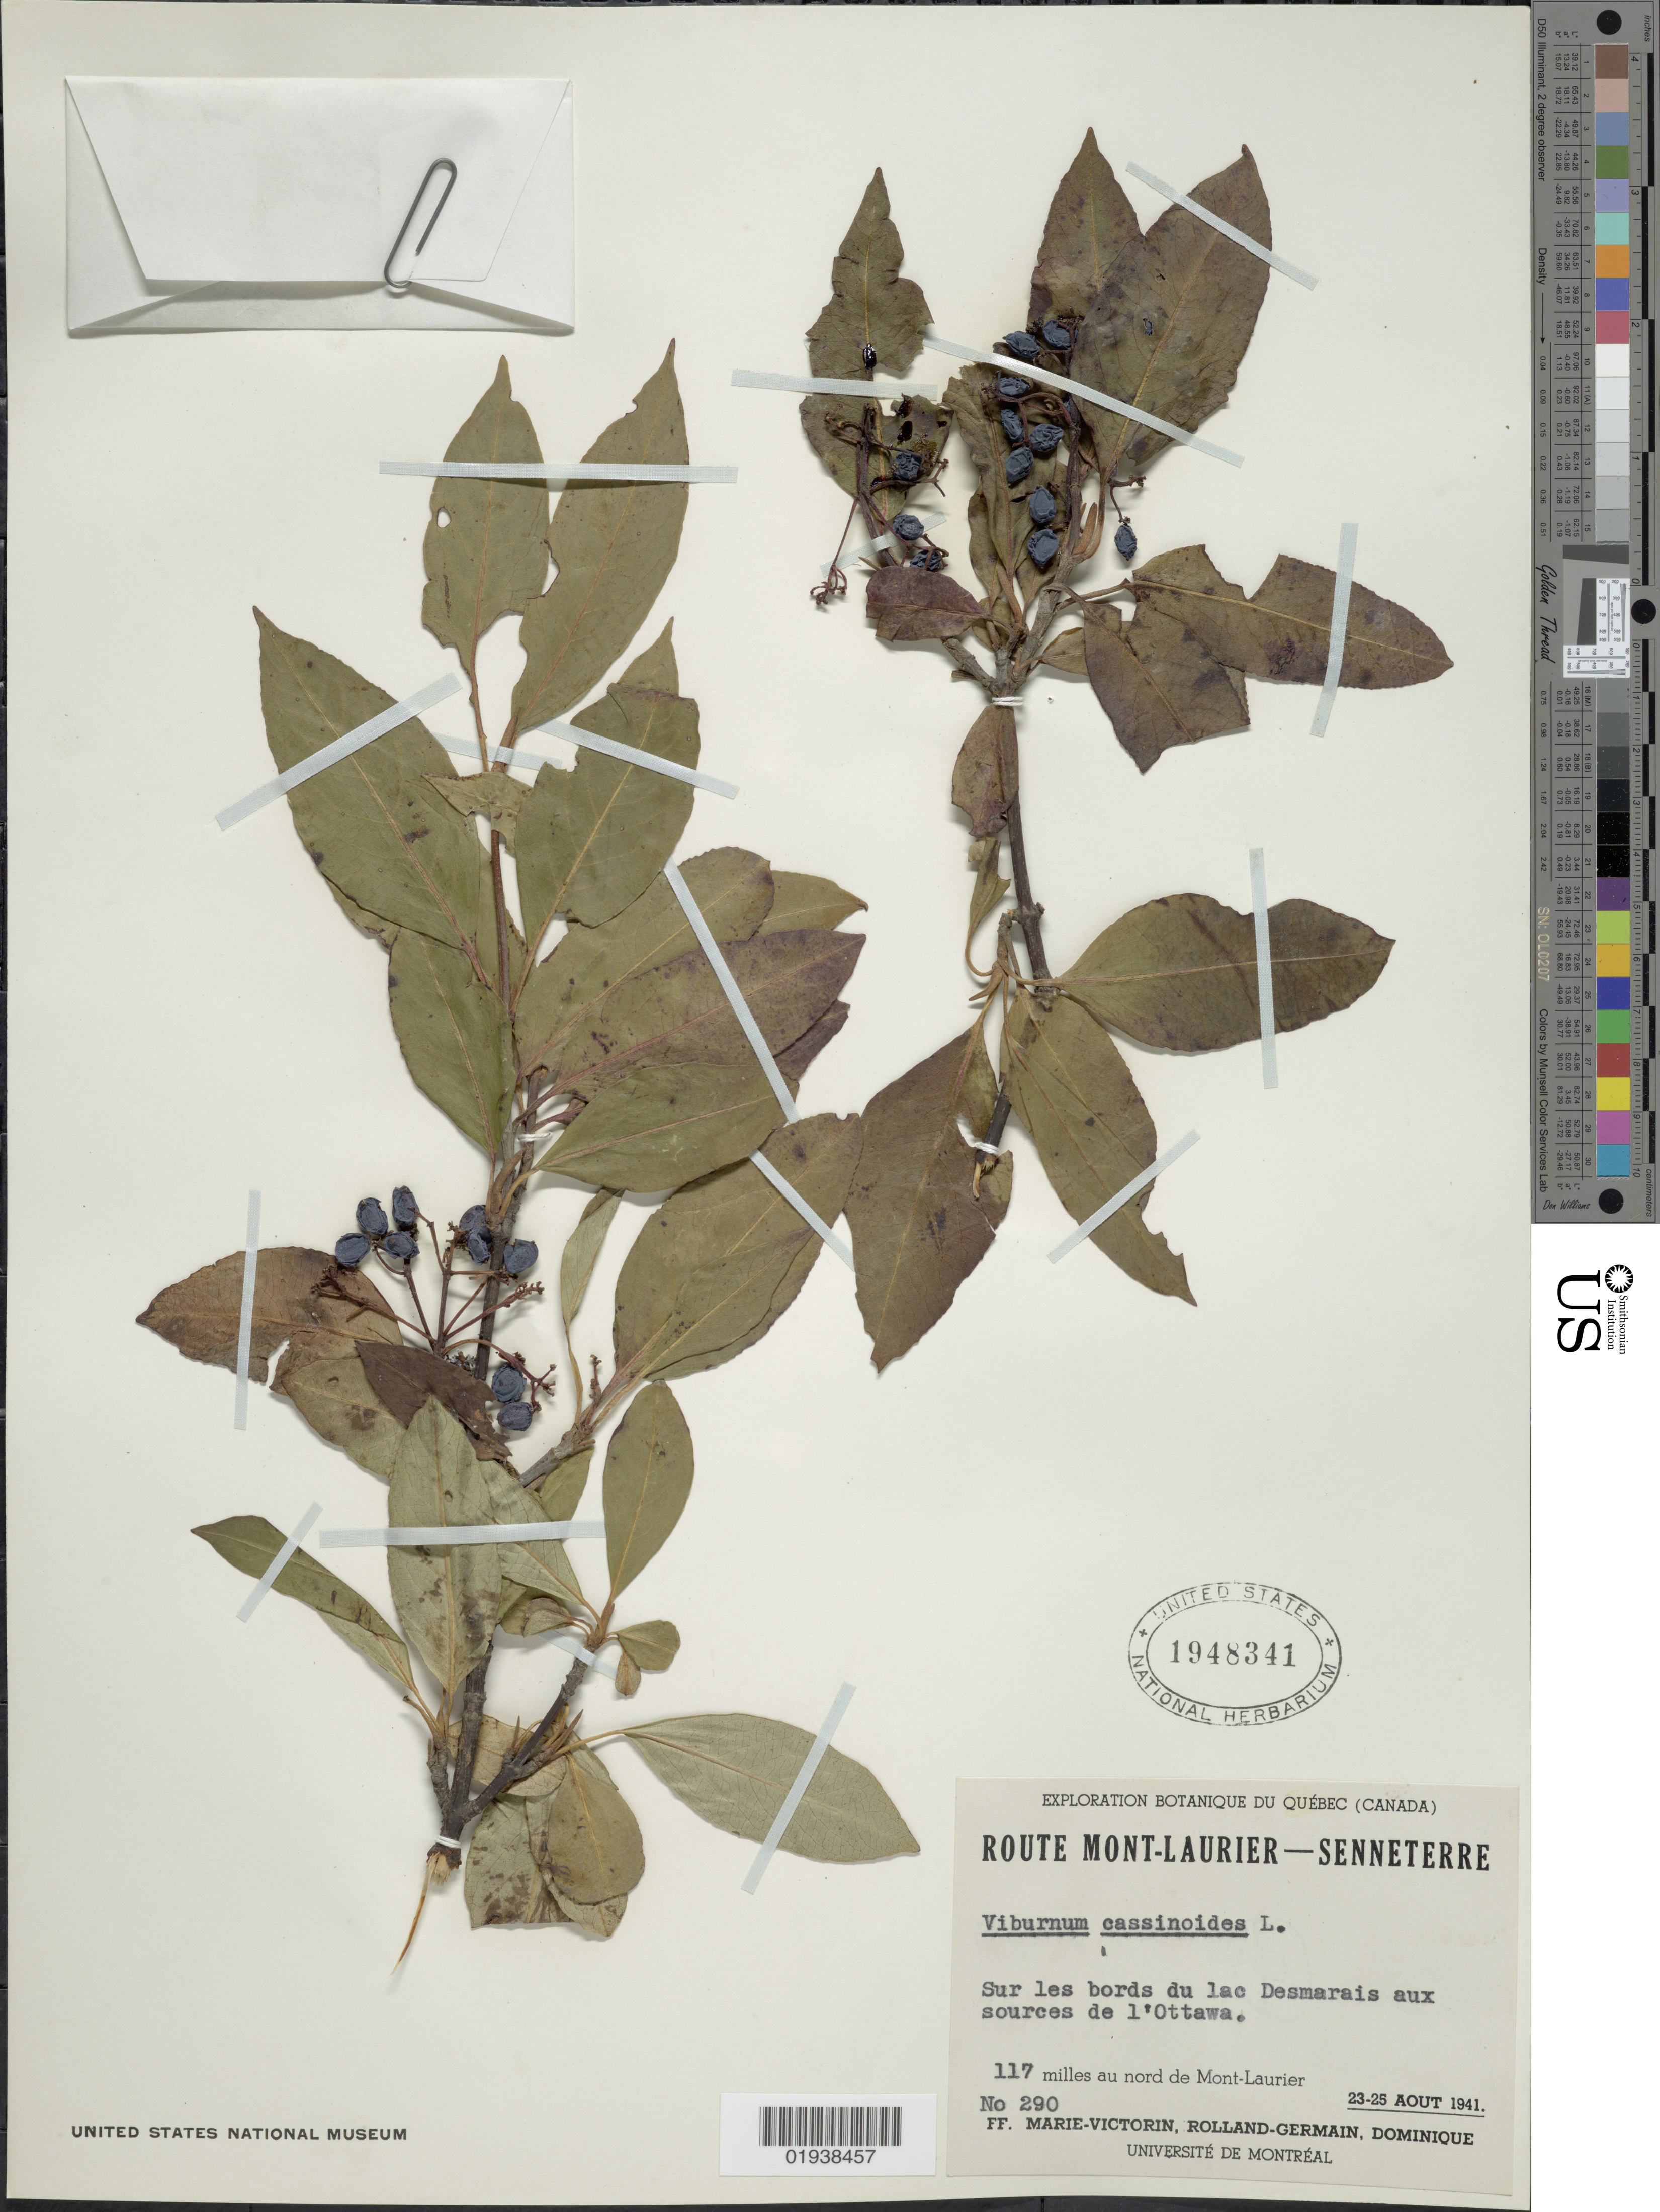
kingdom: Plantae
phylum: Tracheophyta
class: Magnoliopsida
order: Dipsacales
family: Viburnaceae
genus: Viburnum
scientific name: Viburnum cassinoides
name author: L.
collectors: F. Marie-Victorin, Rolland-Germain & Dominique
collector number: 290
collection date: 1941-08-23/1941-08-25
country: Canada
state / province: Quebec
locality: Route Mont-Laurier-Senneterre. Sur les bords du lac Desmarais aux sources de l'Ottawa. 117 milles au nord de Mont-Laurier.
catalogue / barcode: US 1948341